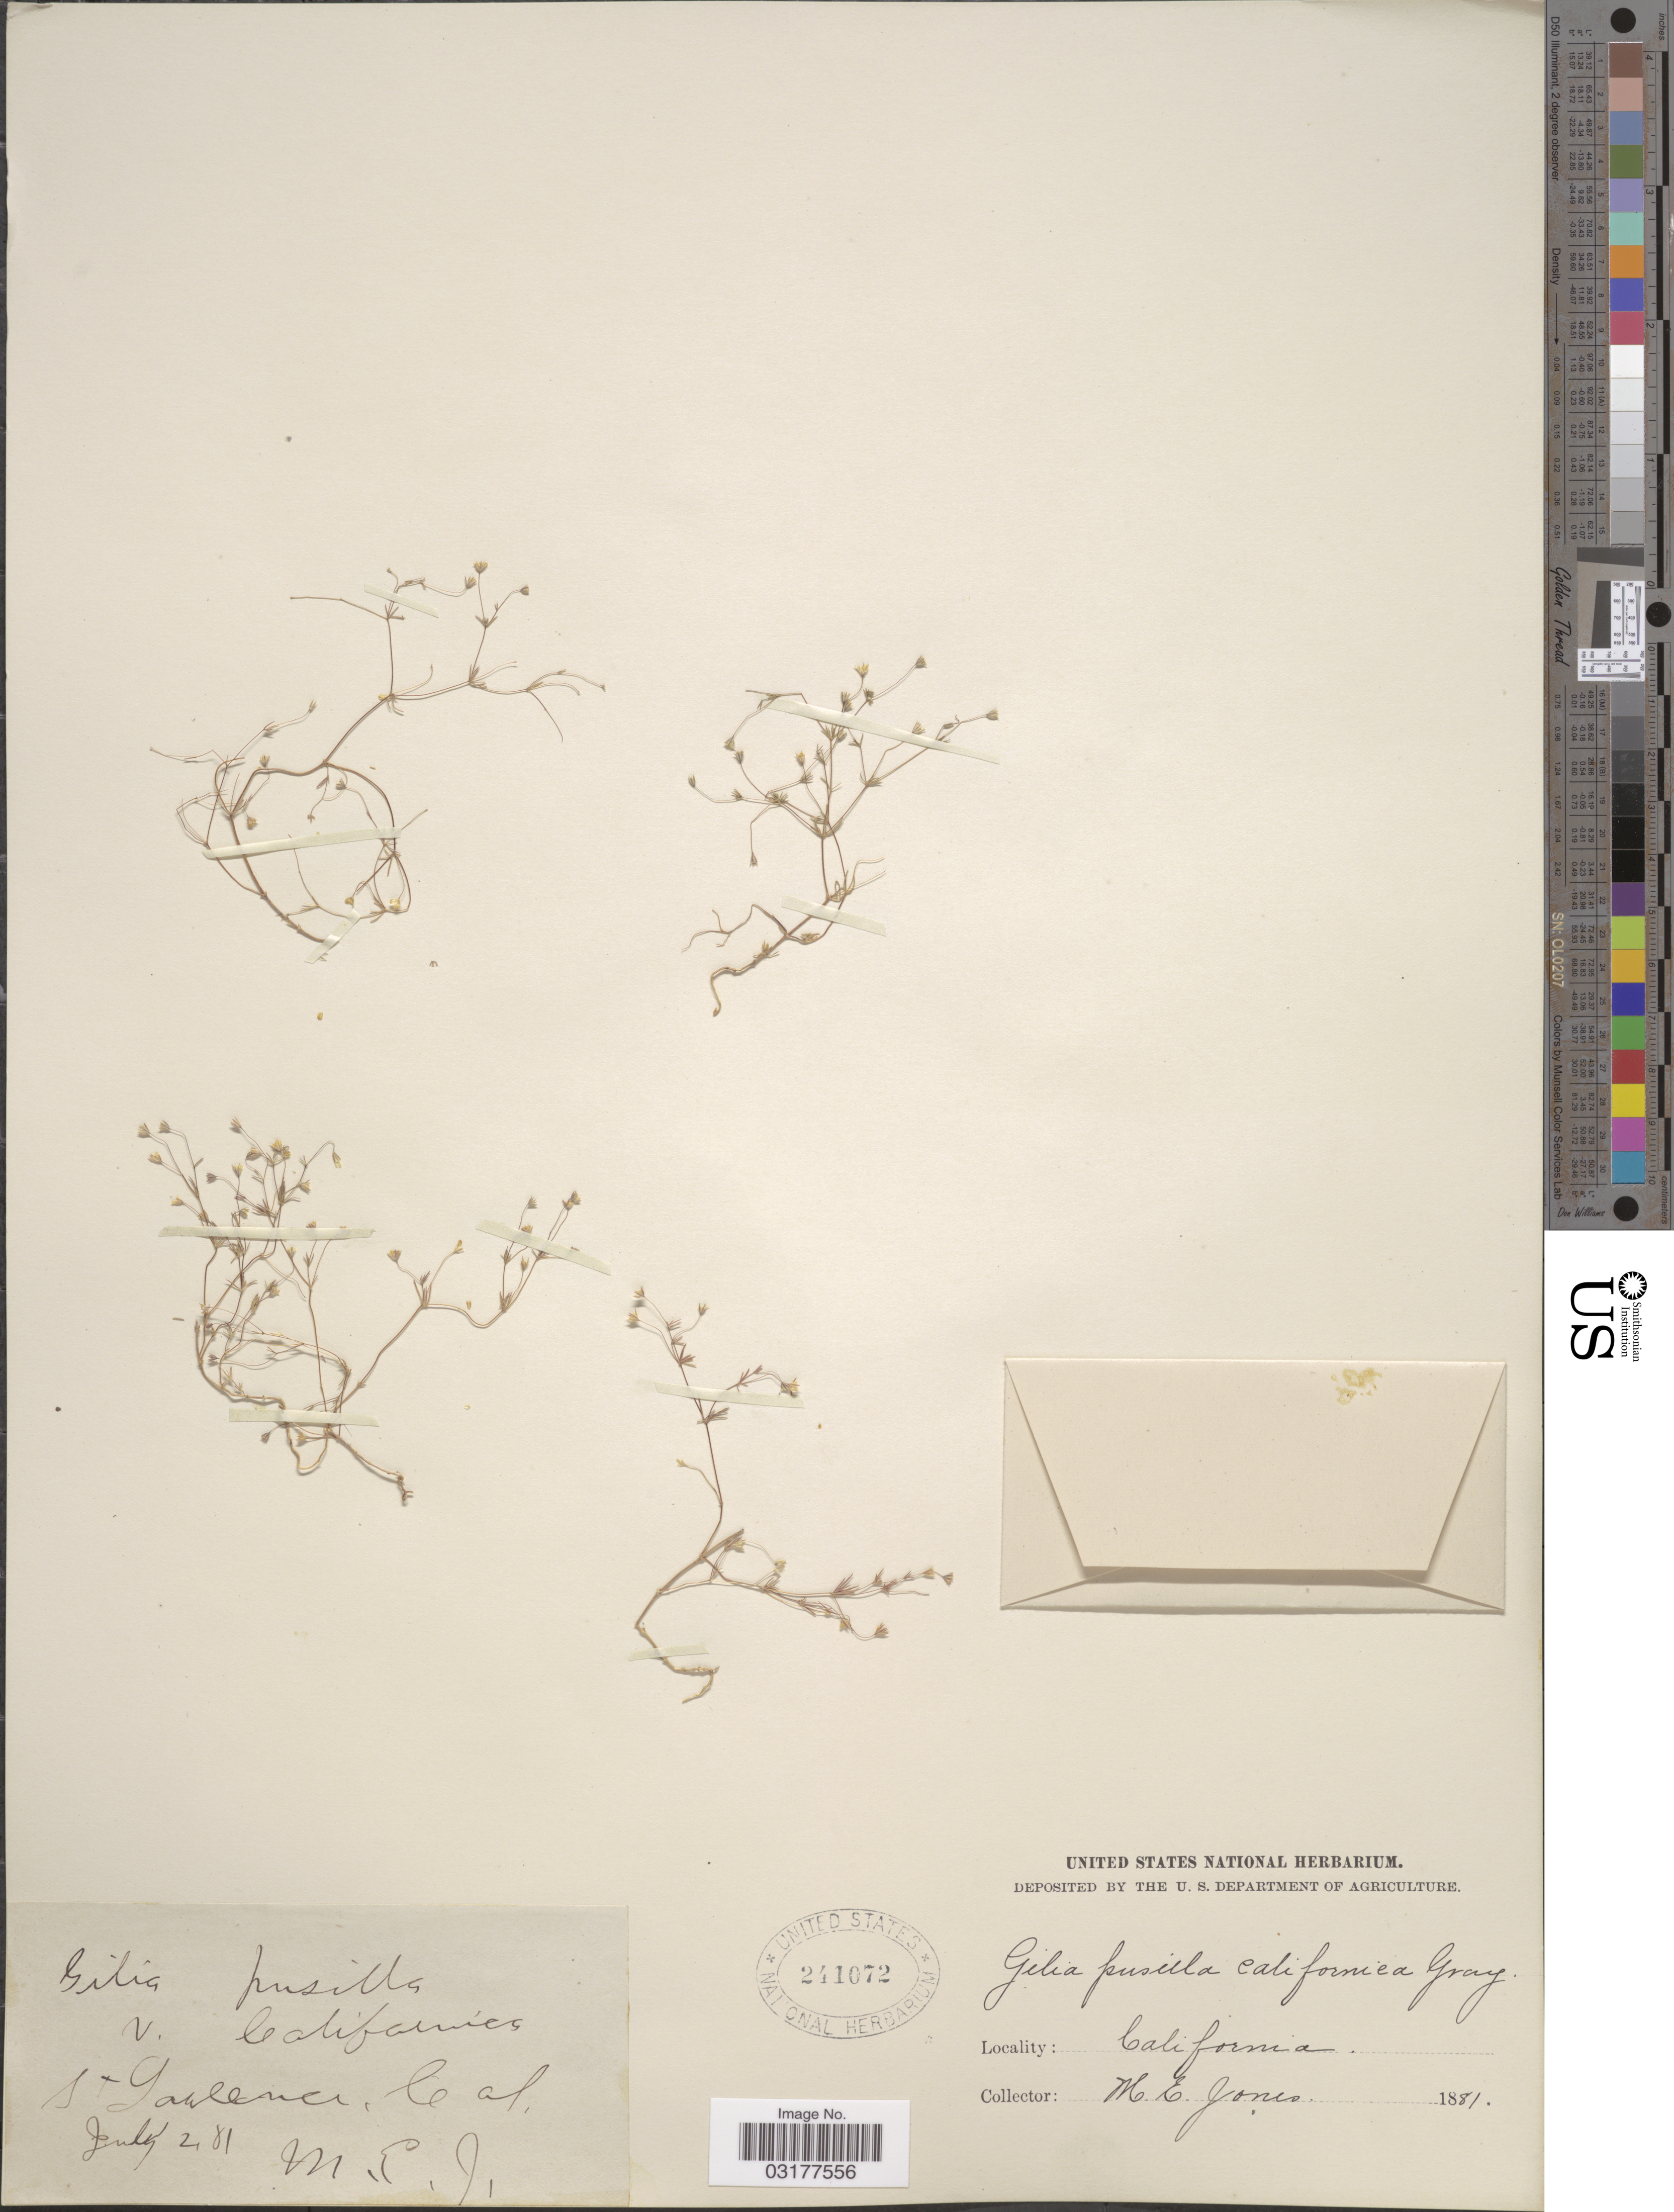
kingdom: Plantae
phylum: Tracheophyta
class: Magnoliopsida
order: Ericales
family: Polemoniaceae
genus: Leptosiphon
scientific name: Leptosiphon filipes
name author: (Benth.) J.M. Porter & L.A. Johnson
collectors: M. E. Jones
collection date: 1881-07-02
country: United States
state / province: California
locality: St Ganellen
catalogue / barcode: US 241072